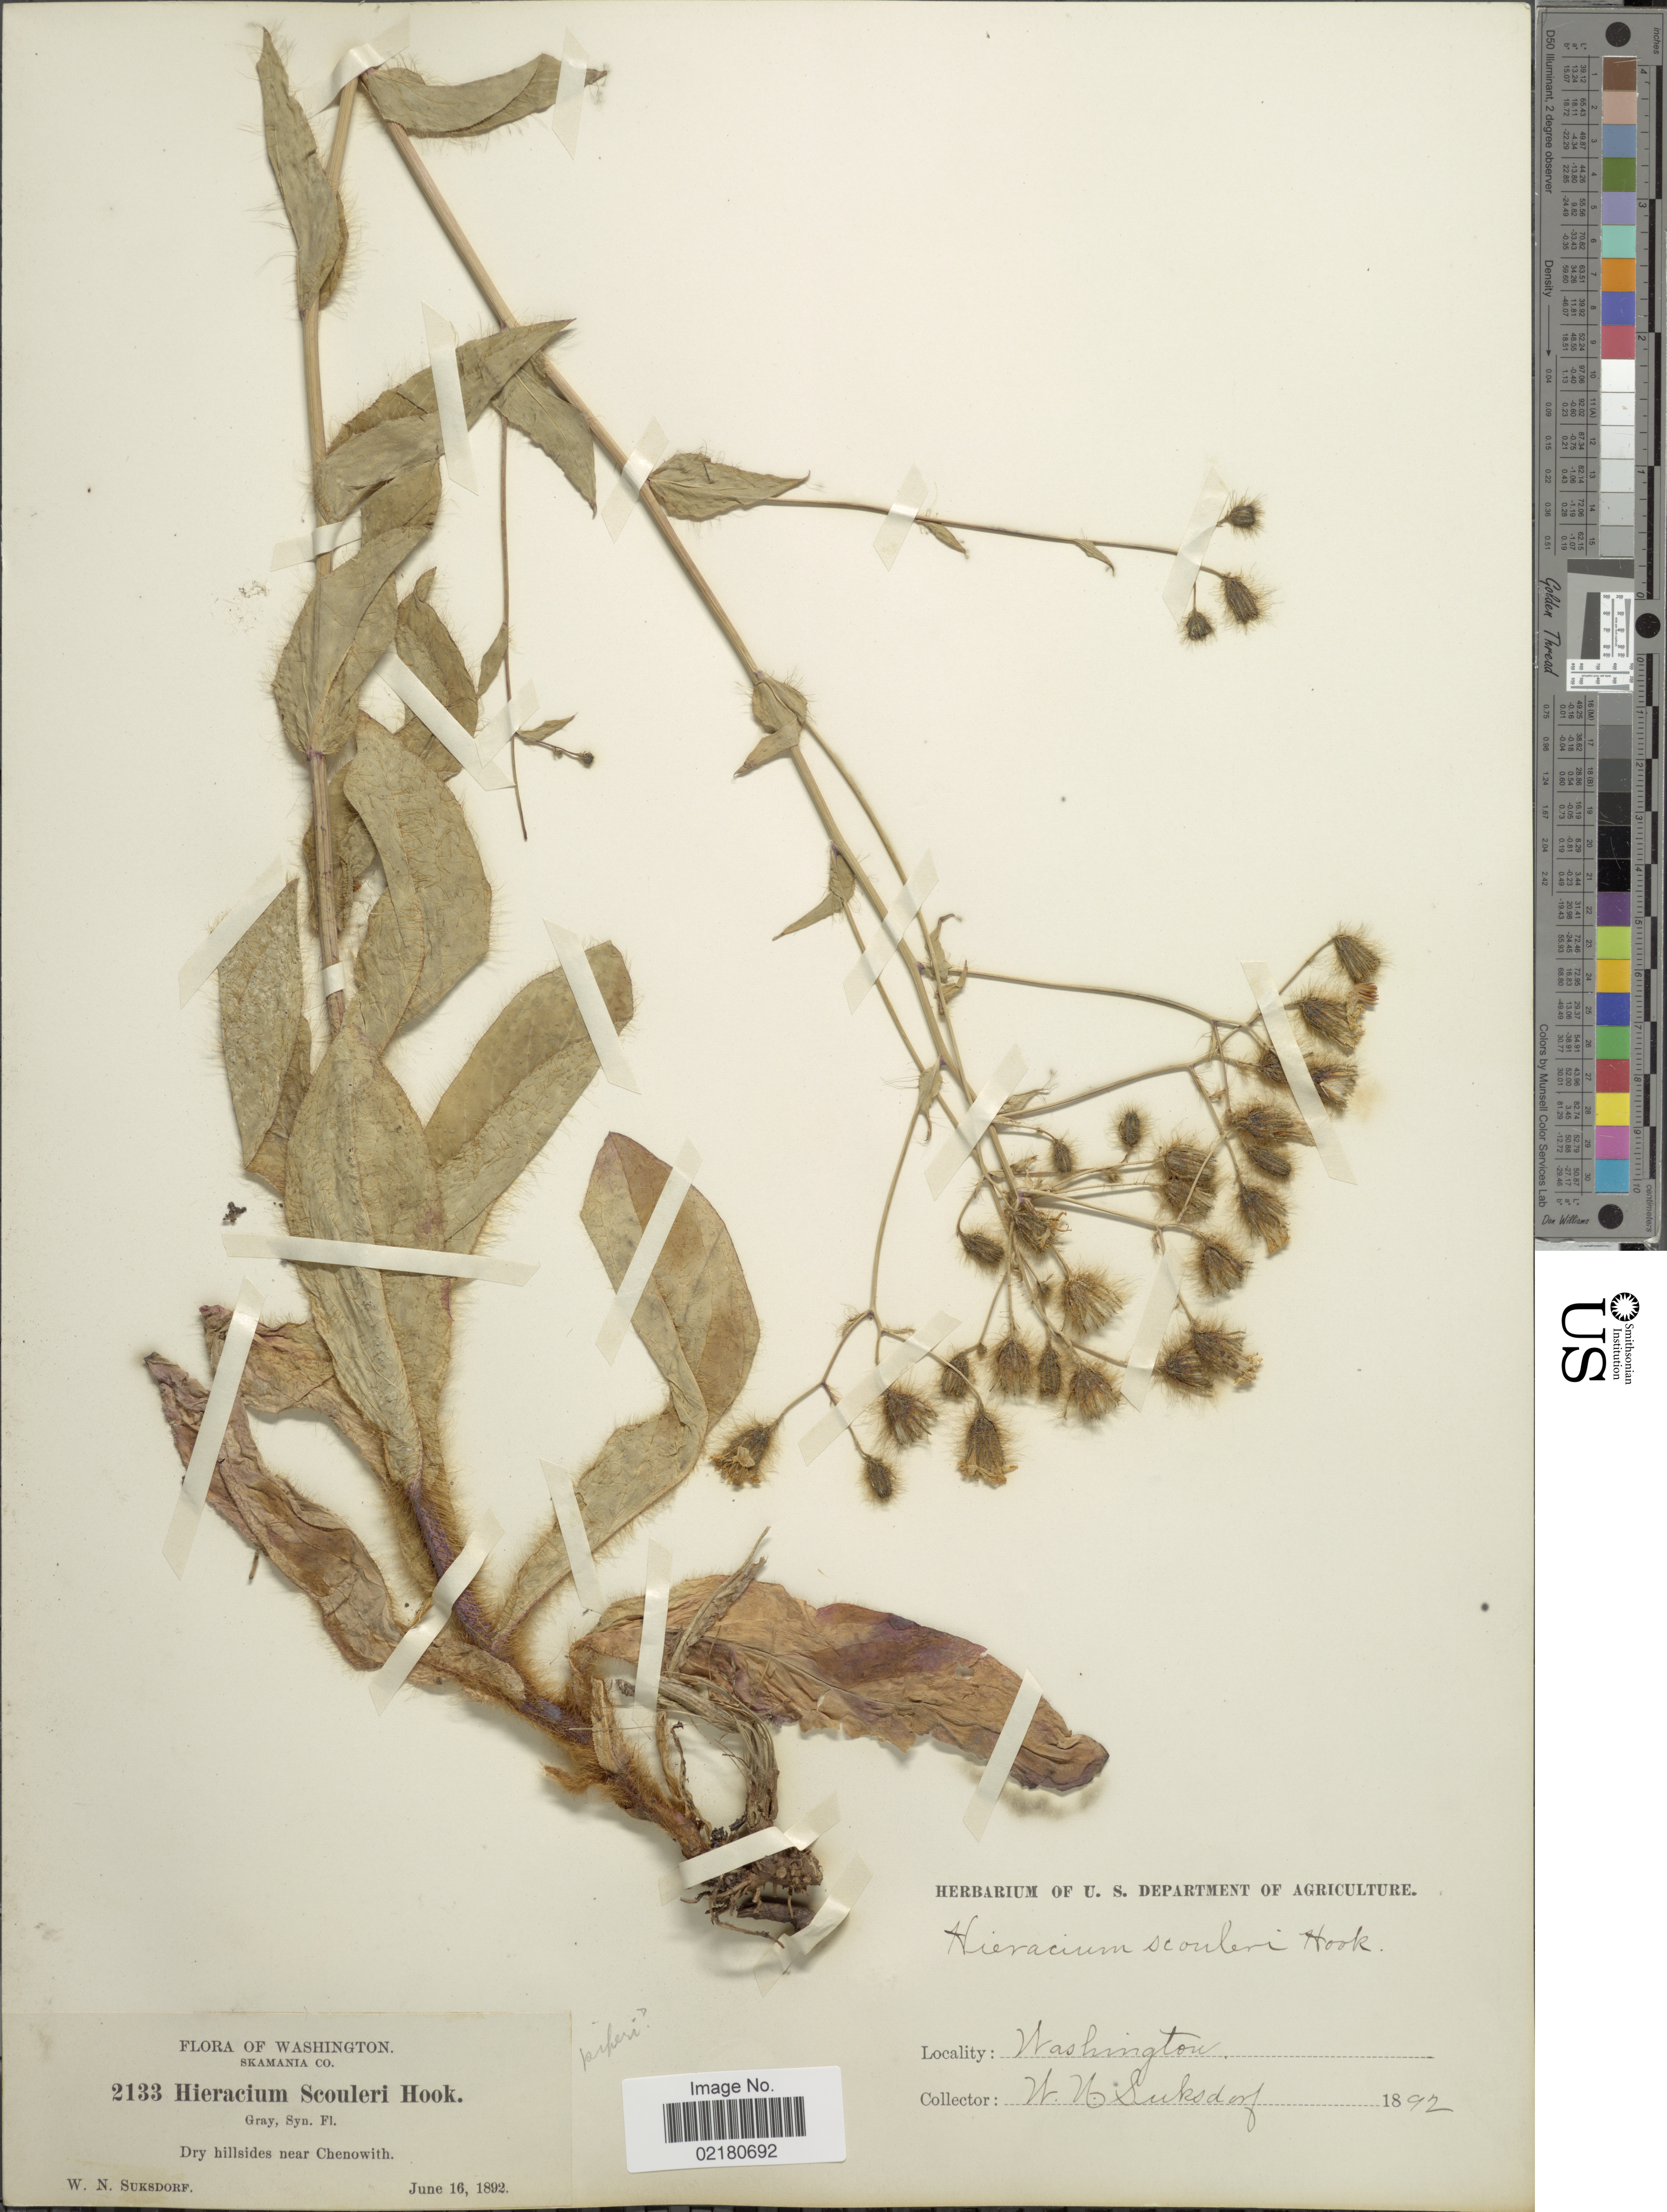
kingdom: Plantae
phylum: Tracheophyta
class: Magnoliopsida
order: Asterales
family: Asteraceae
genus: Hieracium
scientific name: Hieracium scouleri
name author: Hook.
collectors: W. N. Suksdorf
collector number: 2133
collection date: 1892-06-16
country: United States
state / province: Washington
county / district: Skamania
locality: Washington, Skamania Co. Gray, Syn . Fl. Dry billsides near Chenowith